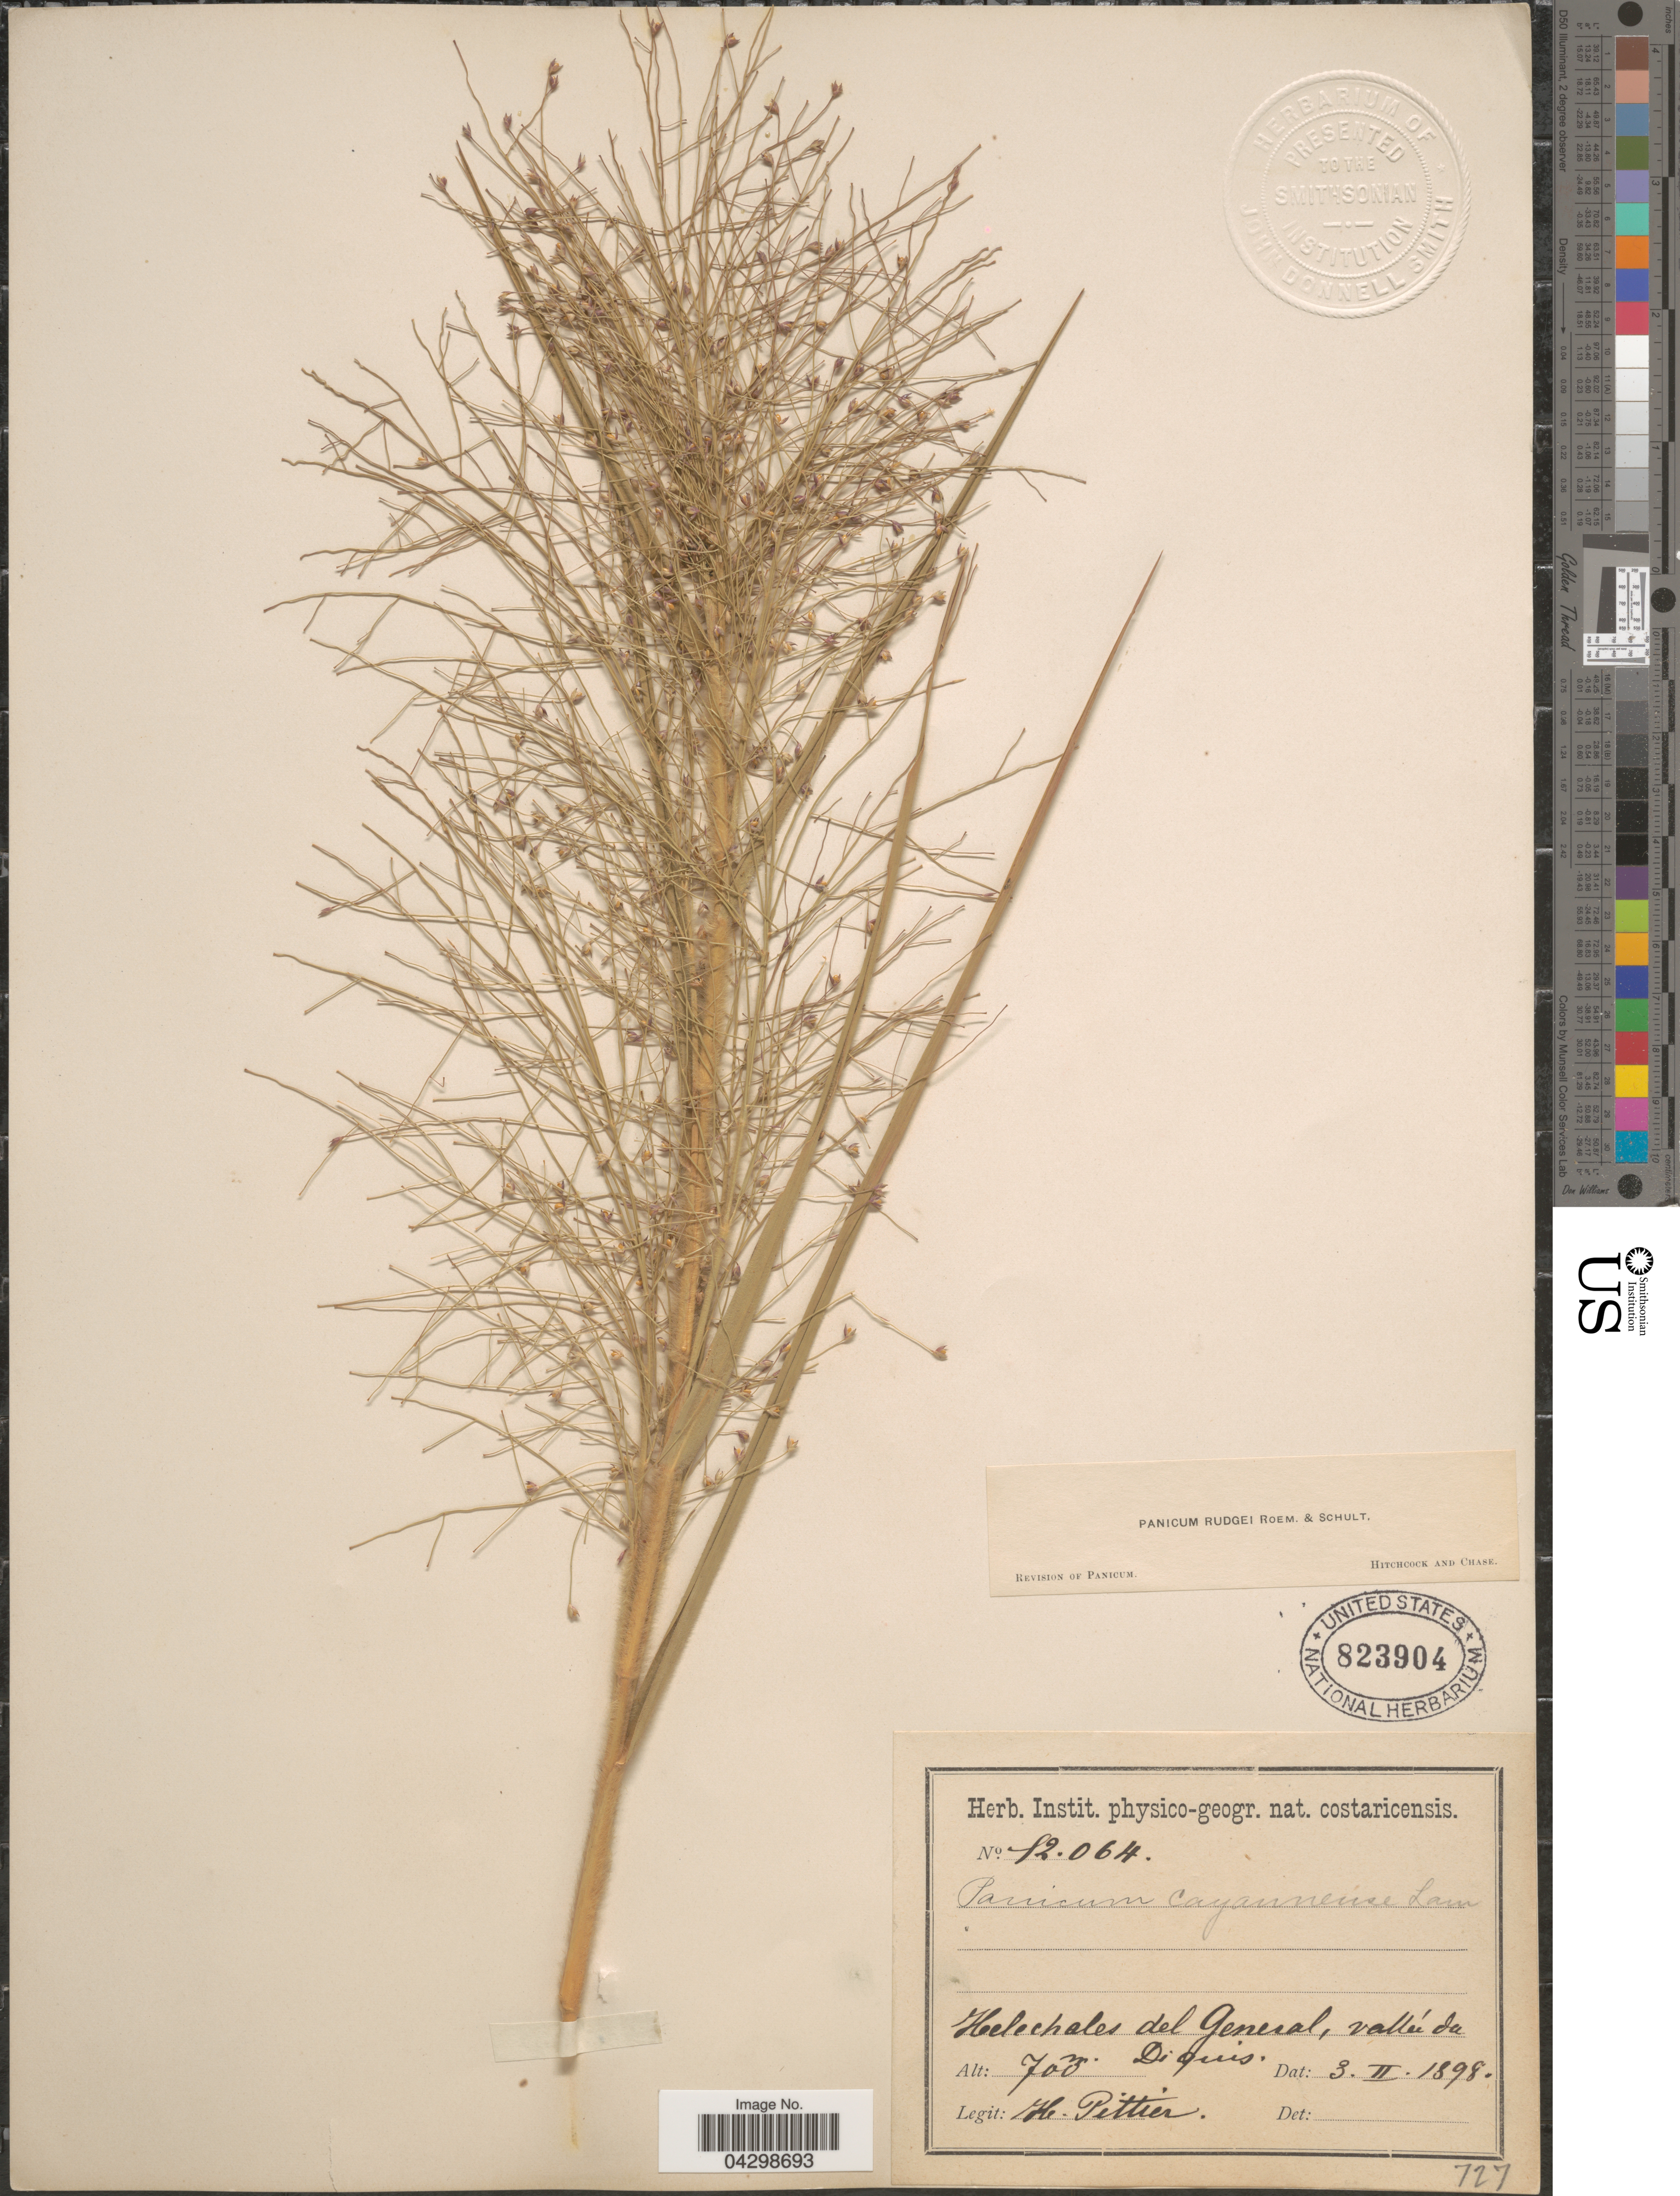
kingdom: Plantae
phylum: Tracheophyta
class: Liliopsida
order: Poales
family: Poaceae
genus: Panicum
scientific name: Panicum rudgei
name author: Roem. & Schult.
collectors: H. F. Pittier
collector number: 12064*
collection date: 1898-02-03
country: Costa Rica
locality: Helechales del General, vallée du Diquis.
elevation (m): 700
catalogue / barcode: US 823904